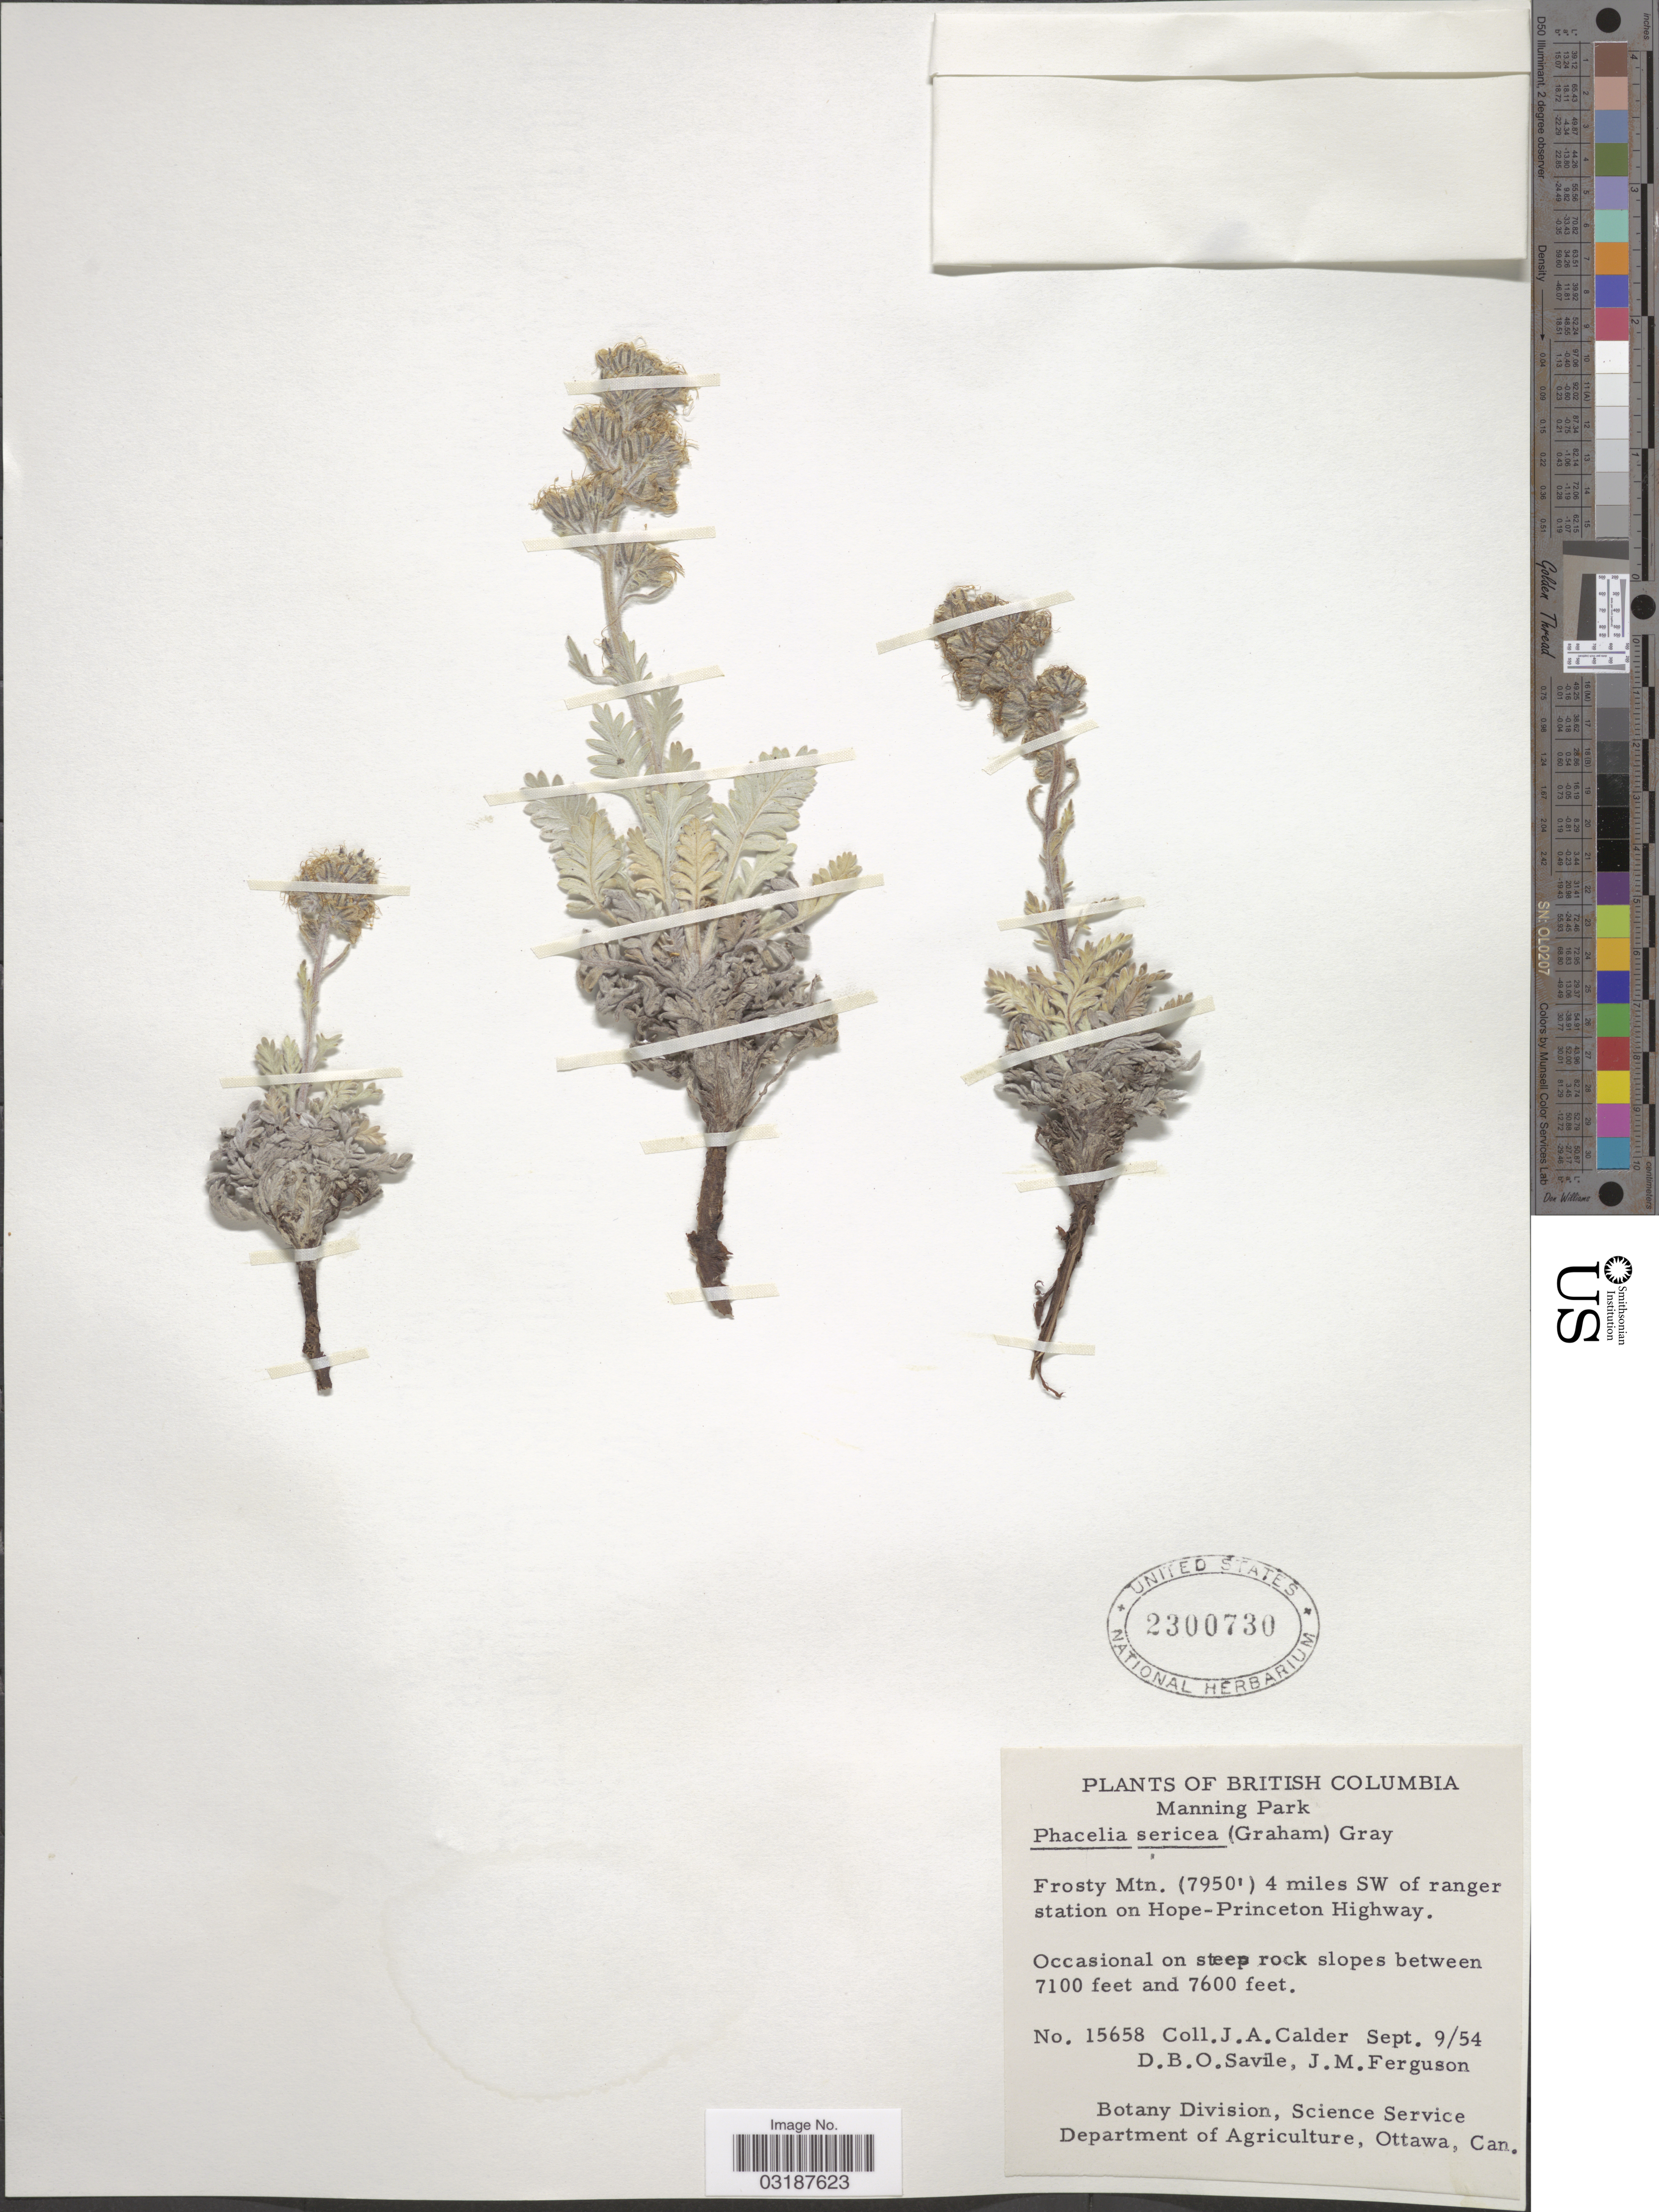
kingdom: Plantae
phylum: Tracheophyta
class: Magnoliopsida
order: Boraginales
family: Hydrophyllaceae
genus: Phacelia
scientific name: Phacelia sericea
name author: (Graham) A. Gray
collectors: J. A. Calder, D. Savile & J. M. Ferguson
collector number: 15658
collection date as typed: Transcribed d/m/y: 9/9/54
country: Canada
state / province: British Columbia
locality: Manning Park. Frosty Mtn. (7950') 4 miles SW of ranger station on Hope-Princeton Highway.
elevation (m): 2164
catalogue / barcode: US 2300730